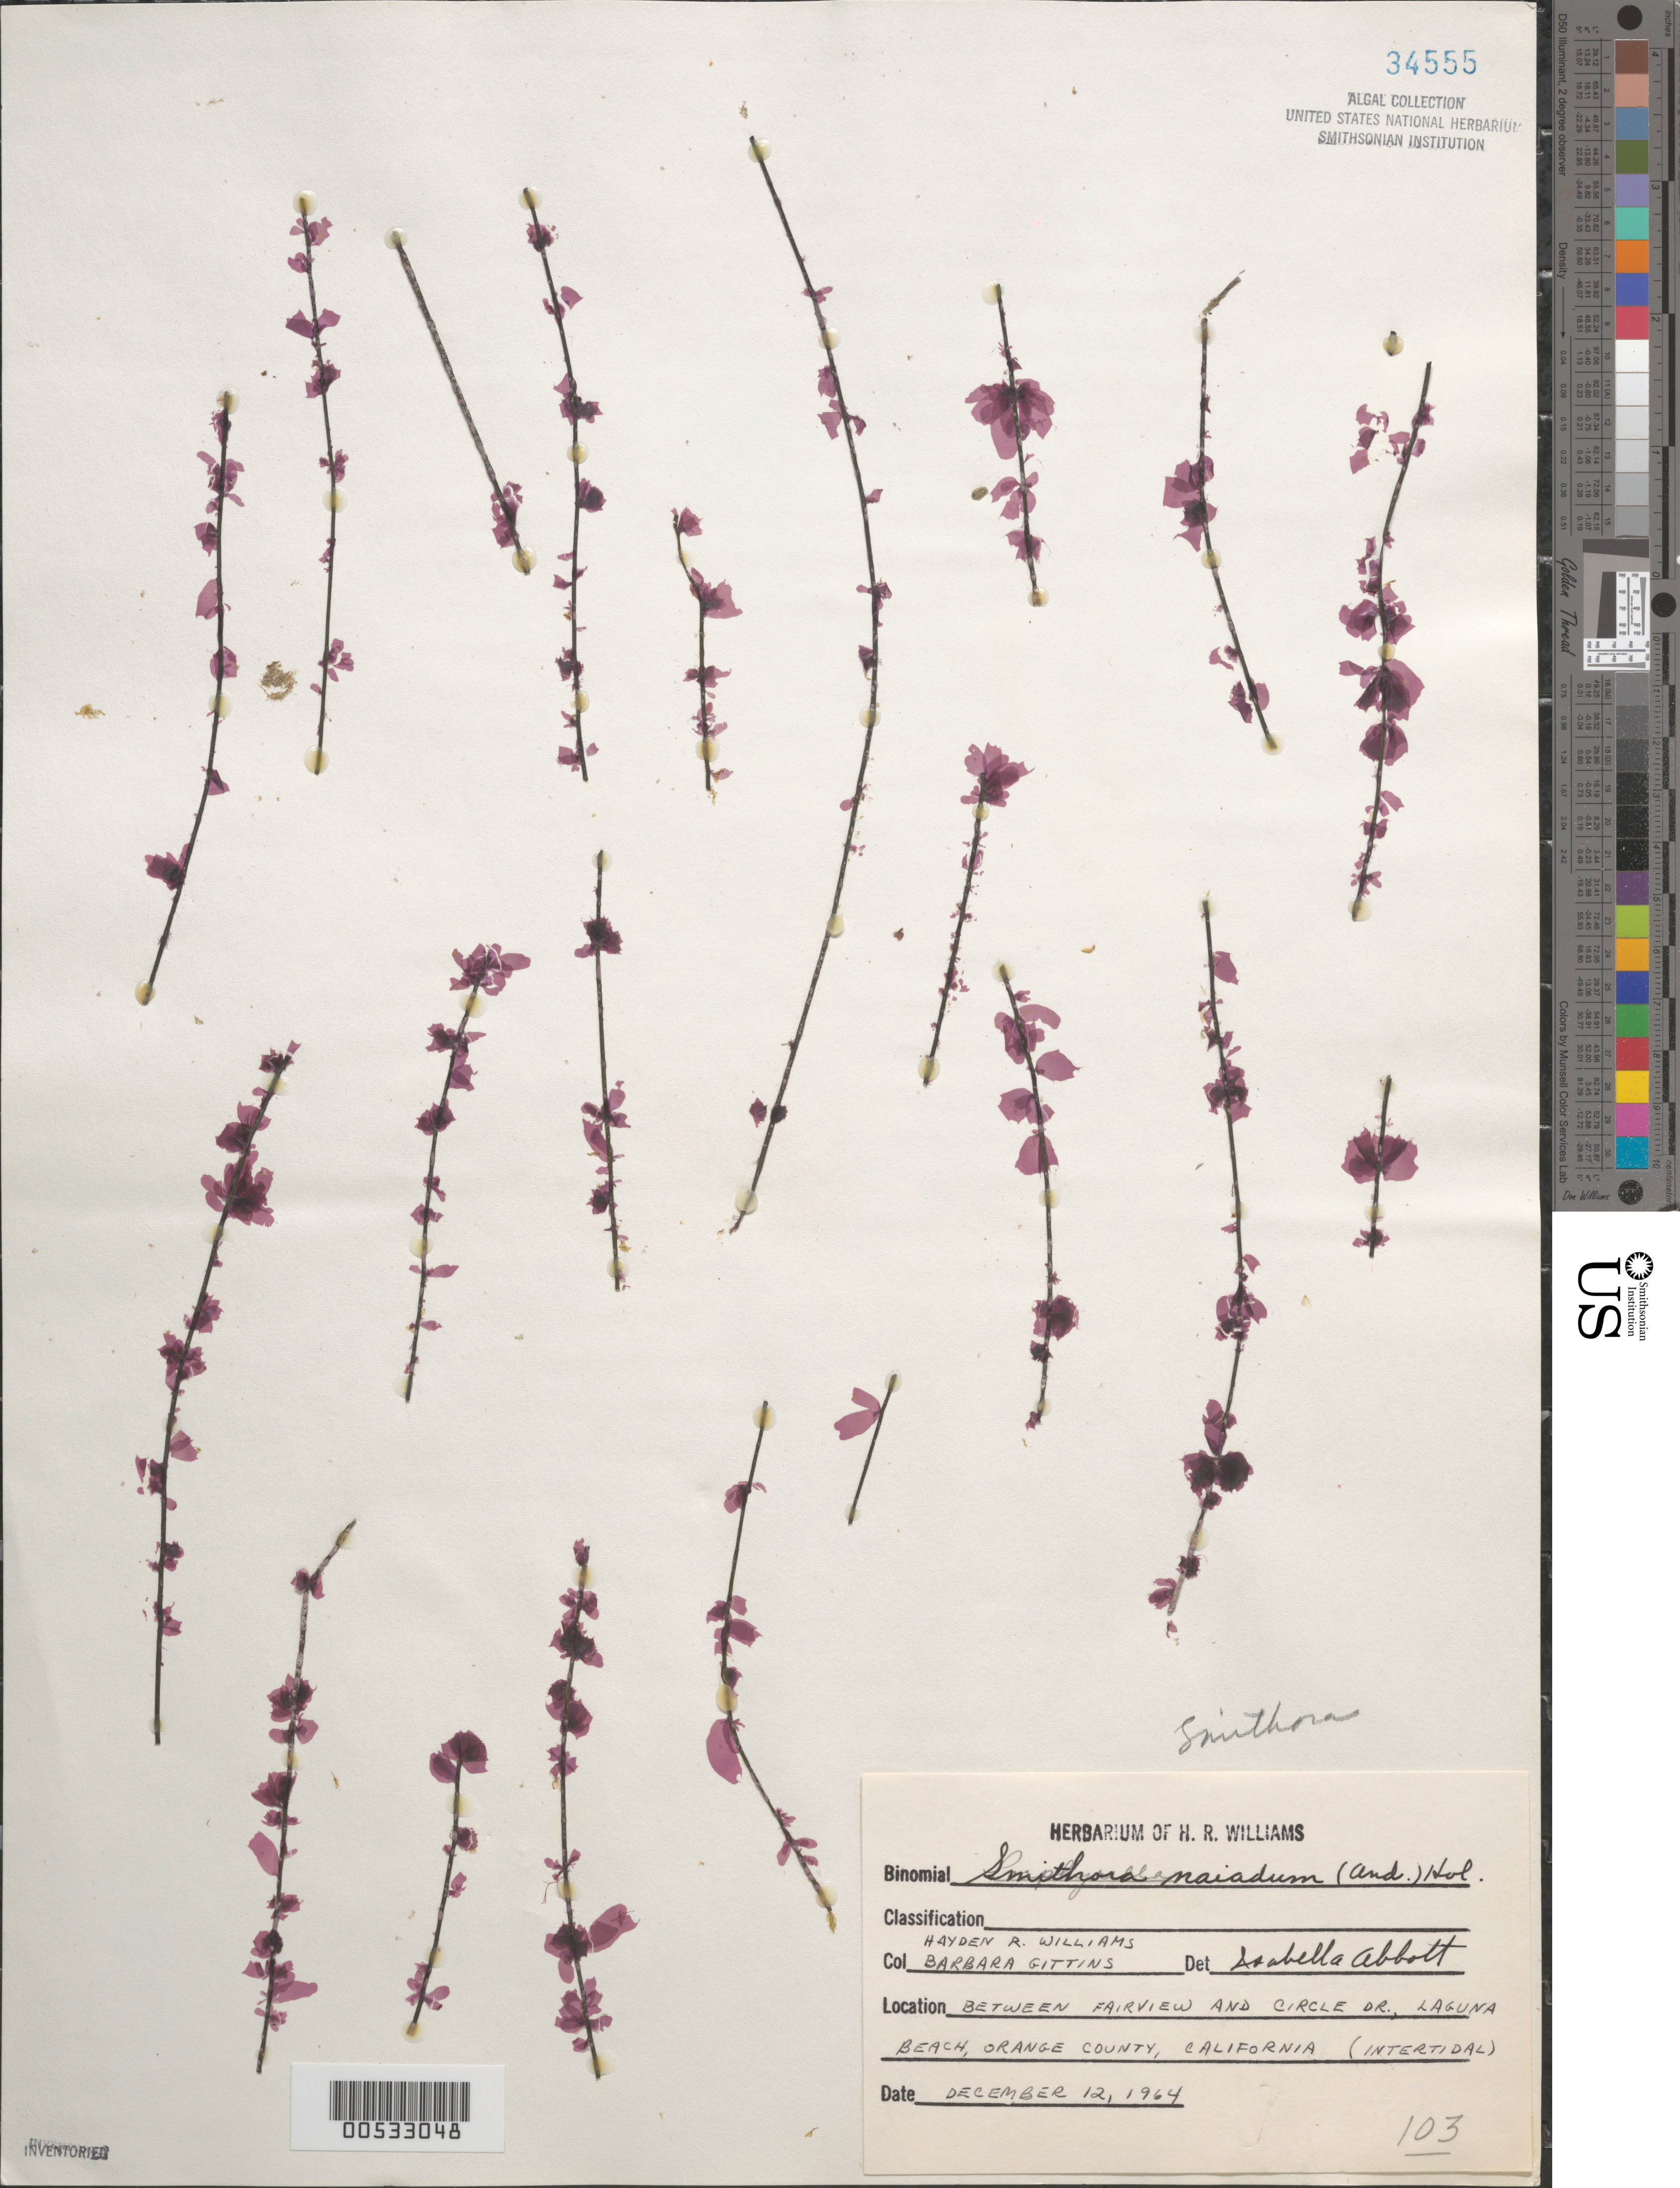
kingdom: Plantae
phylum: Rhodophyta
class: Compsopogonophyceae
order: Erythropeltidales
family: Erythrotrichiaceae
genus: Smithora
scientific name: Smithora naiadum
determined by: Abbott, Isabella A.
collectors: H. R. Williams & B. Gittins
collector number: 103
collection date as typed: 12 Dec 1964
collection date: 1964-12-12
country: United States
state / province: California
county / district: Orange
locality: Laguna Beach, between Fairview and Circle Drive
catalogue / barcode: US 34555